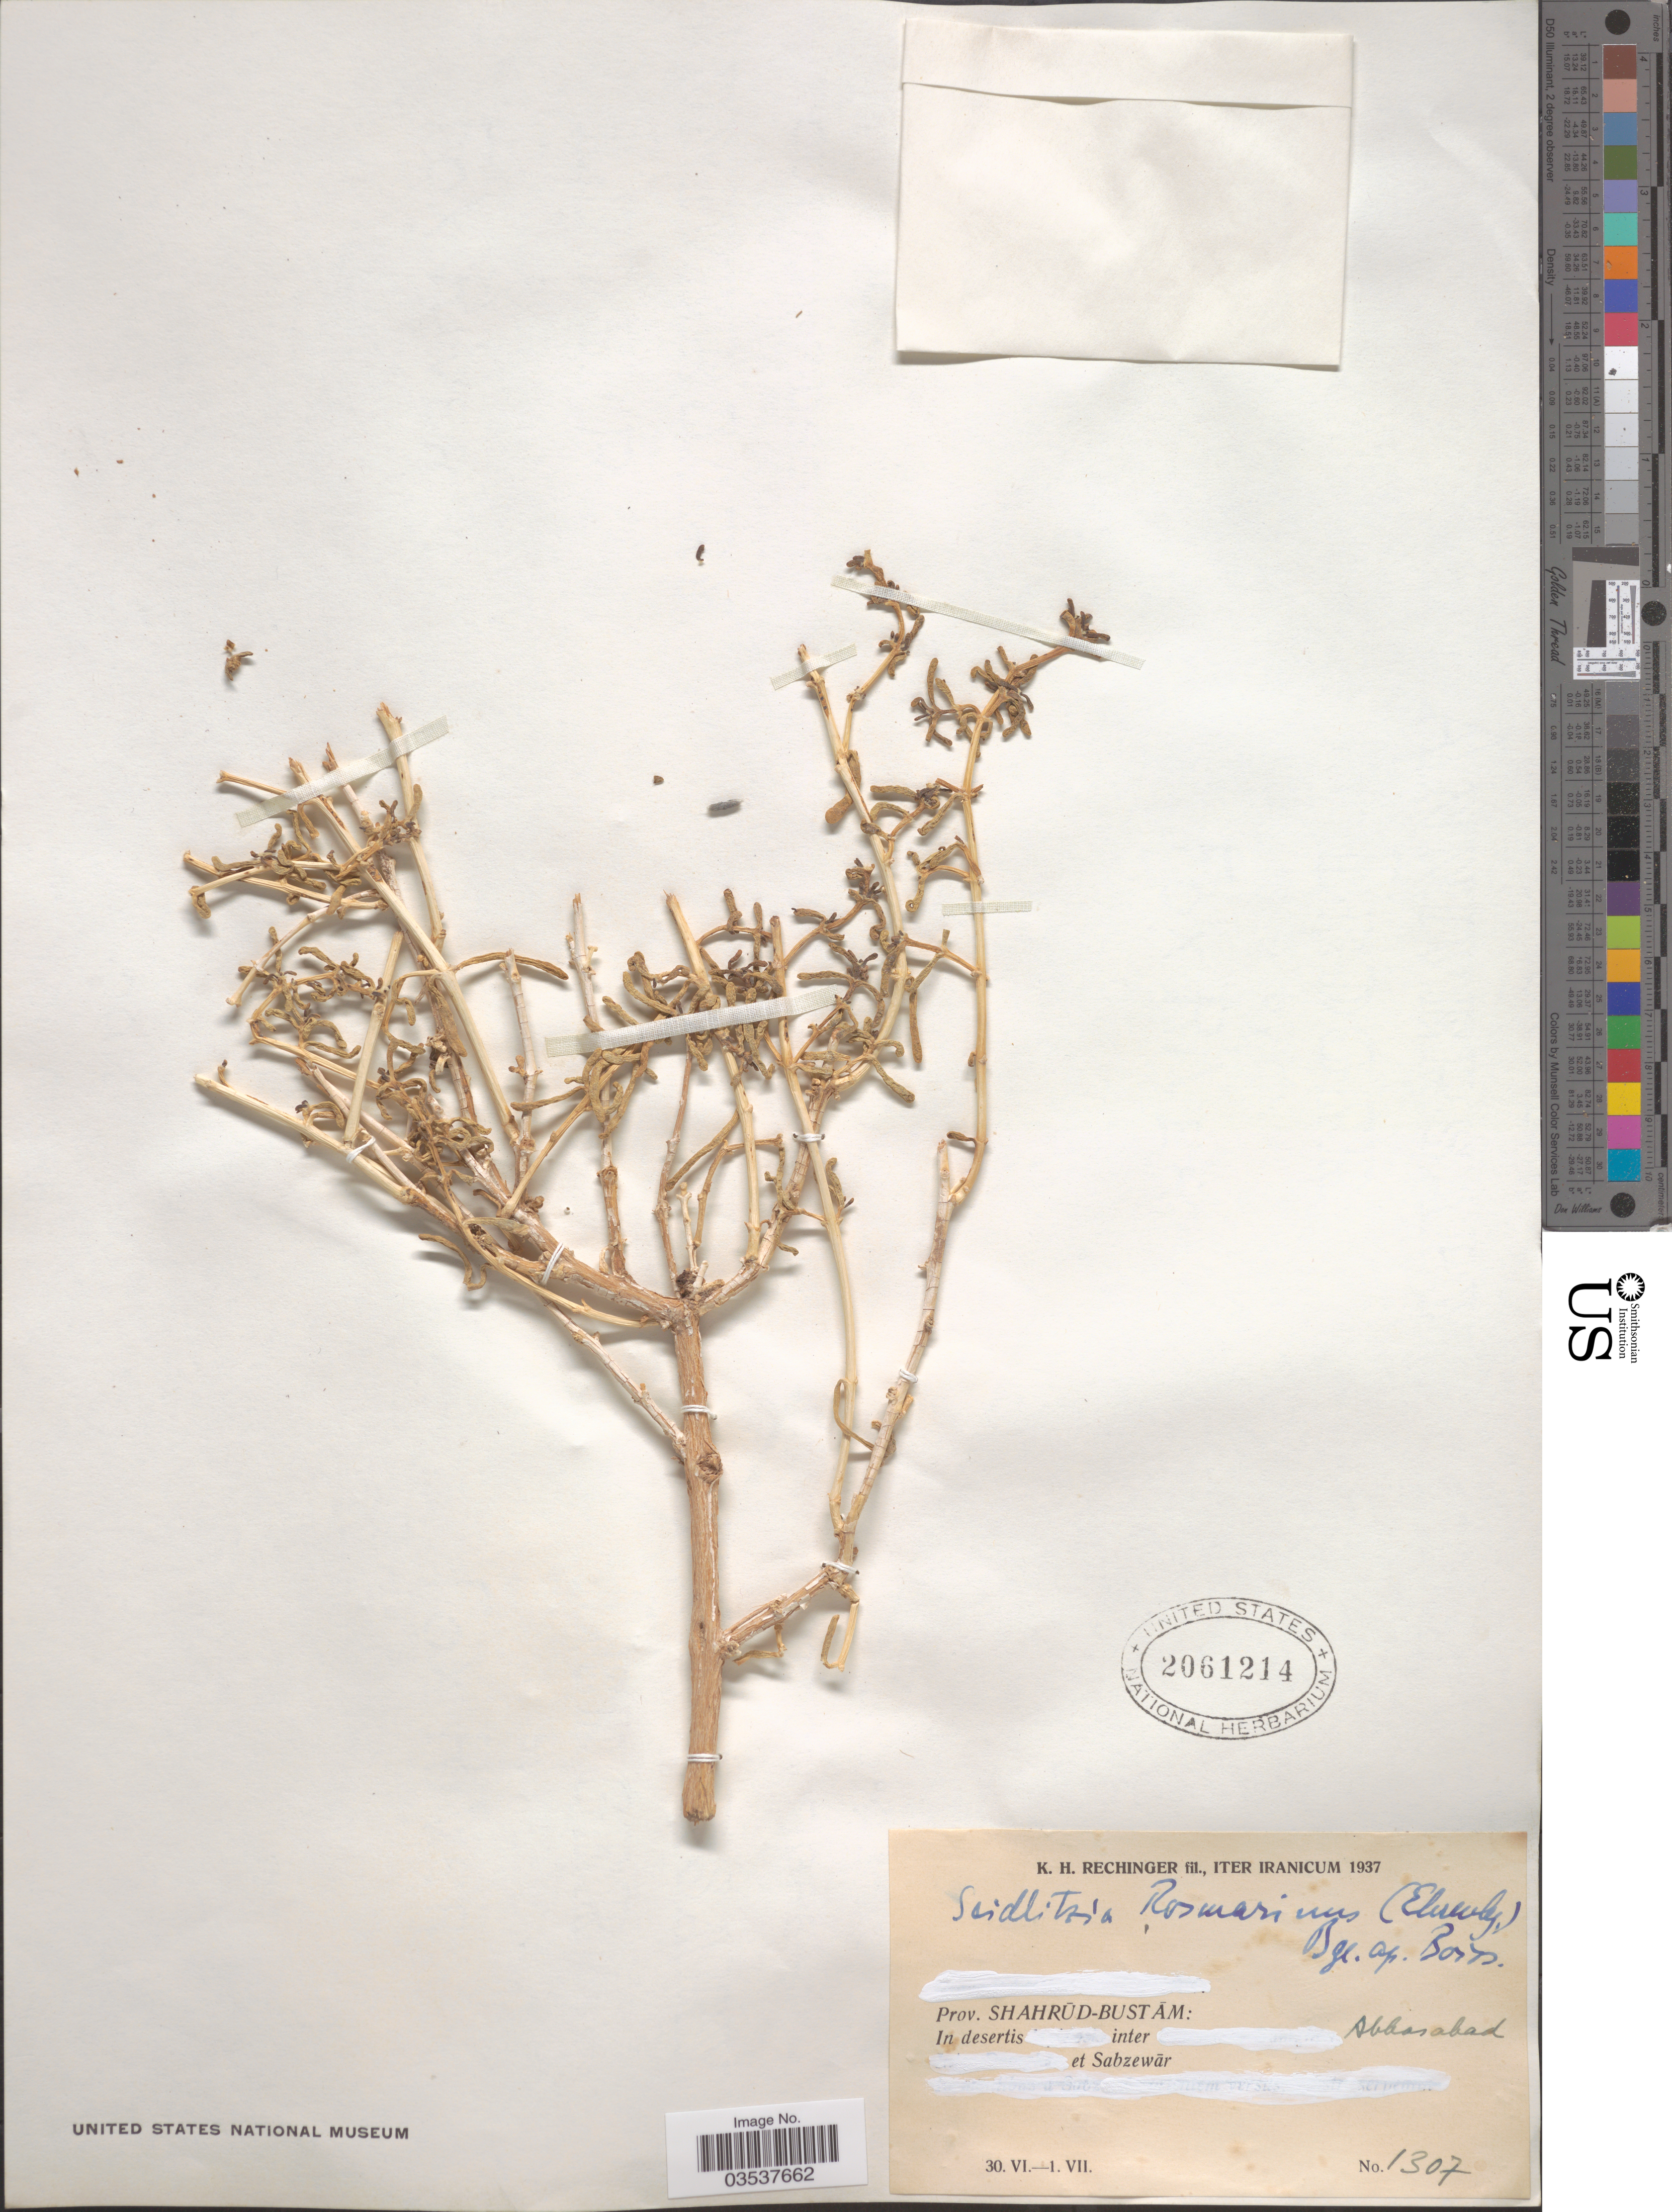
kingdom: Plantae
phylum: Tracheophyta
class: Magnoliopsida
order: Caryophyllales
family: Amaranthaceae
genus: Soda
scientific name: Soda rosmarinus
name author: (Bunge ex Boiss.) Akhani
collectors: K. H. Rechinger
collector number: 1307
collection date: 1937-06-30/1937-07-01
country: Iran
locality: Iter Iranicum. Prov. Shahrūd-Bustām: In desertis inter Abbasabad et Sabzewār.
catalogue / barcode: US 2061214